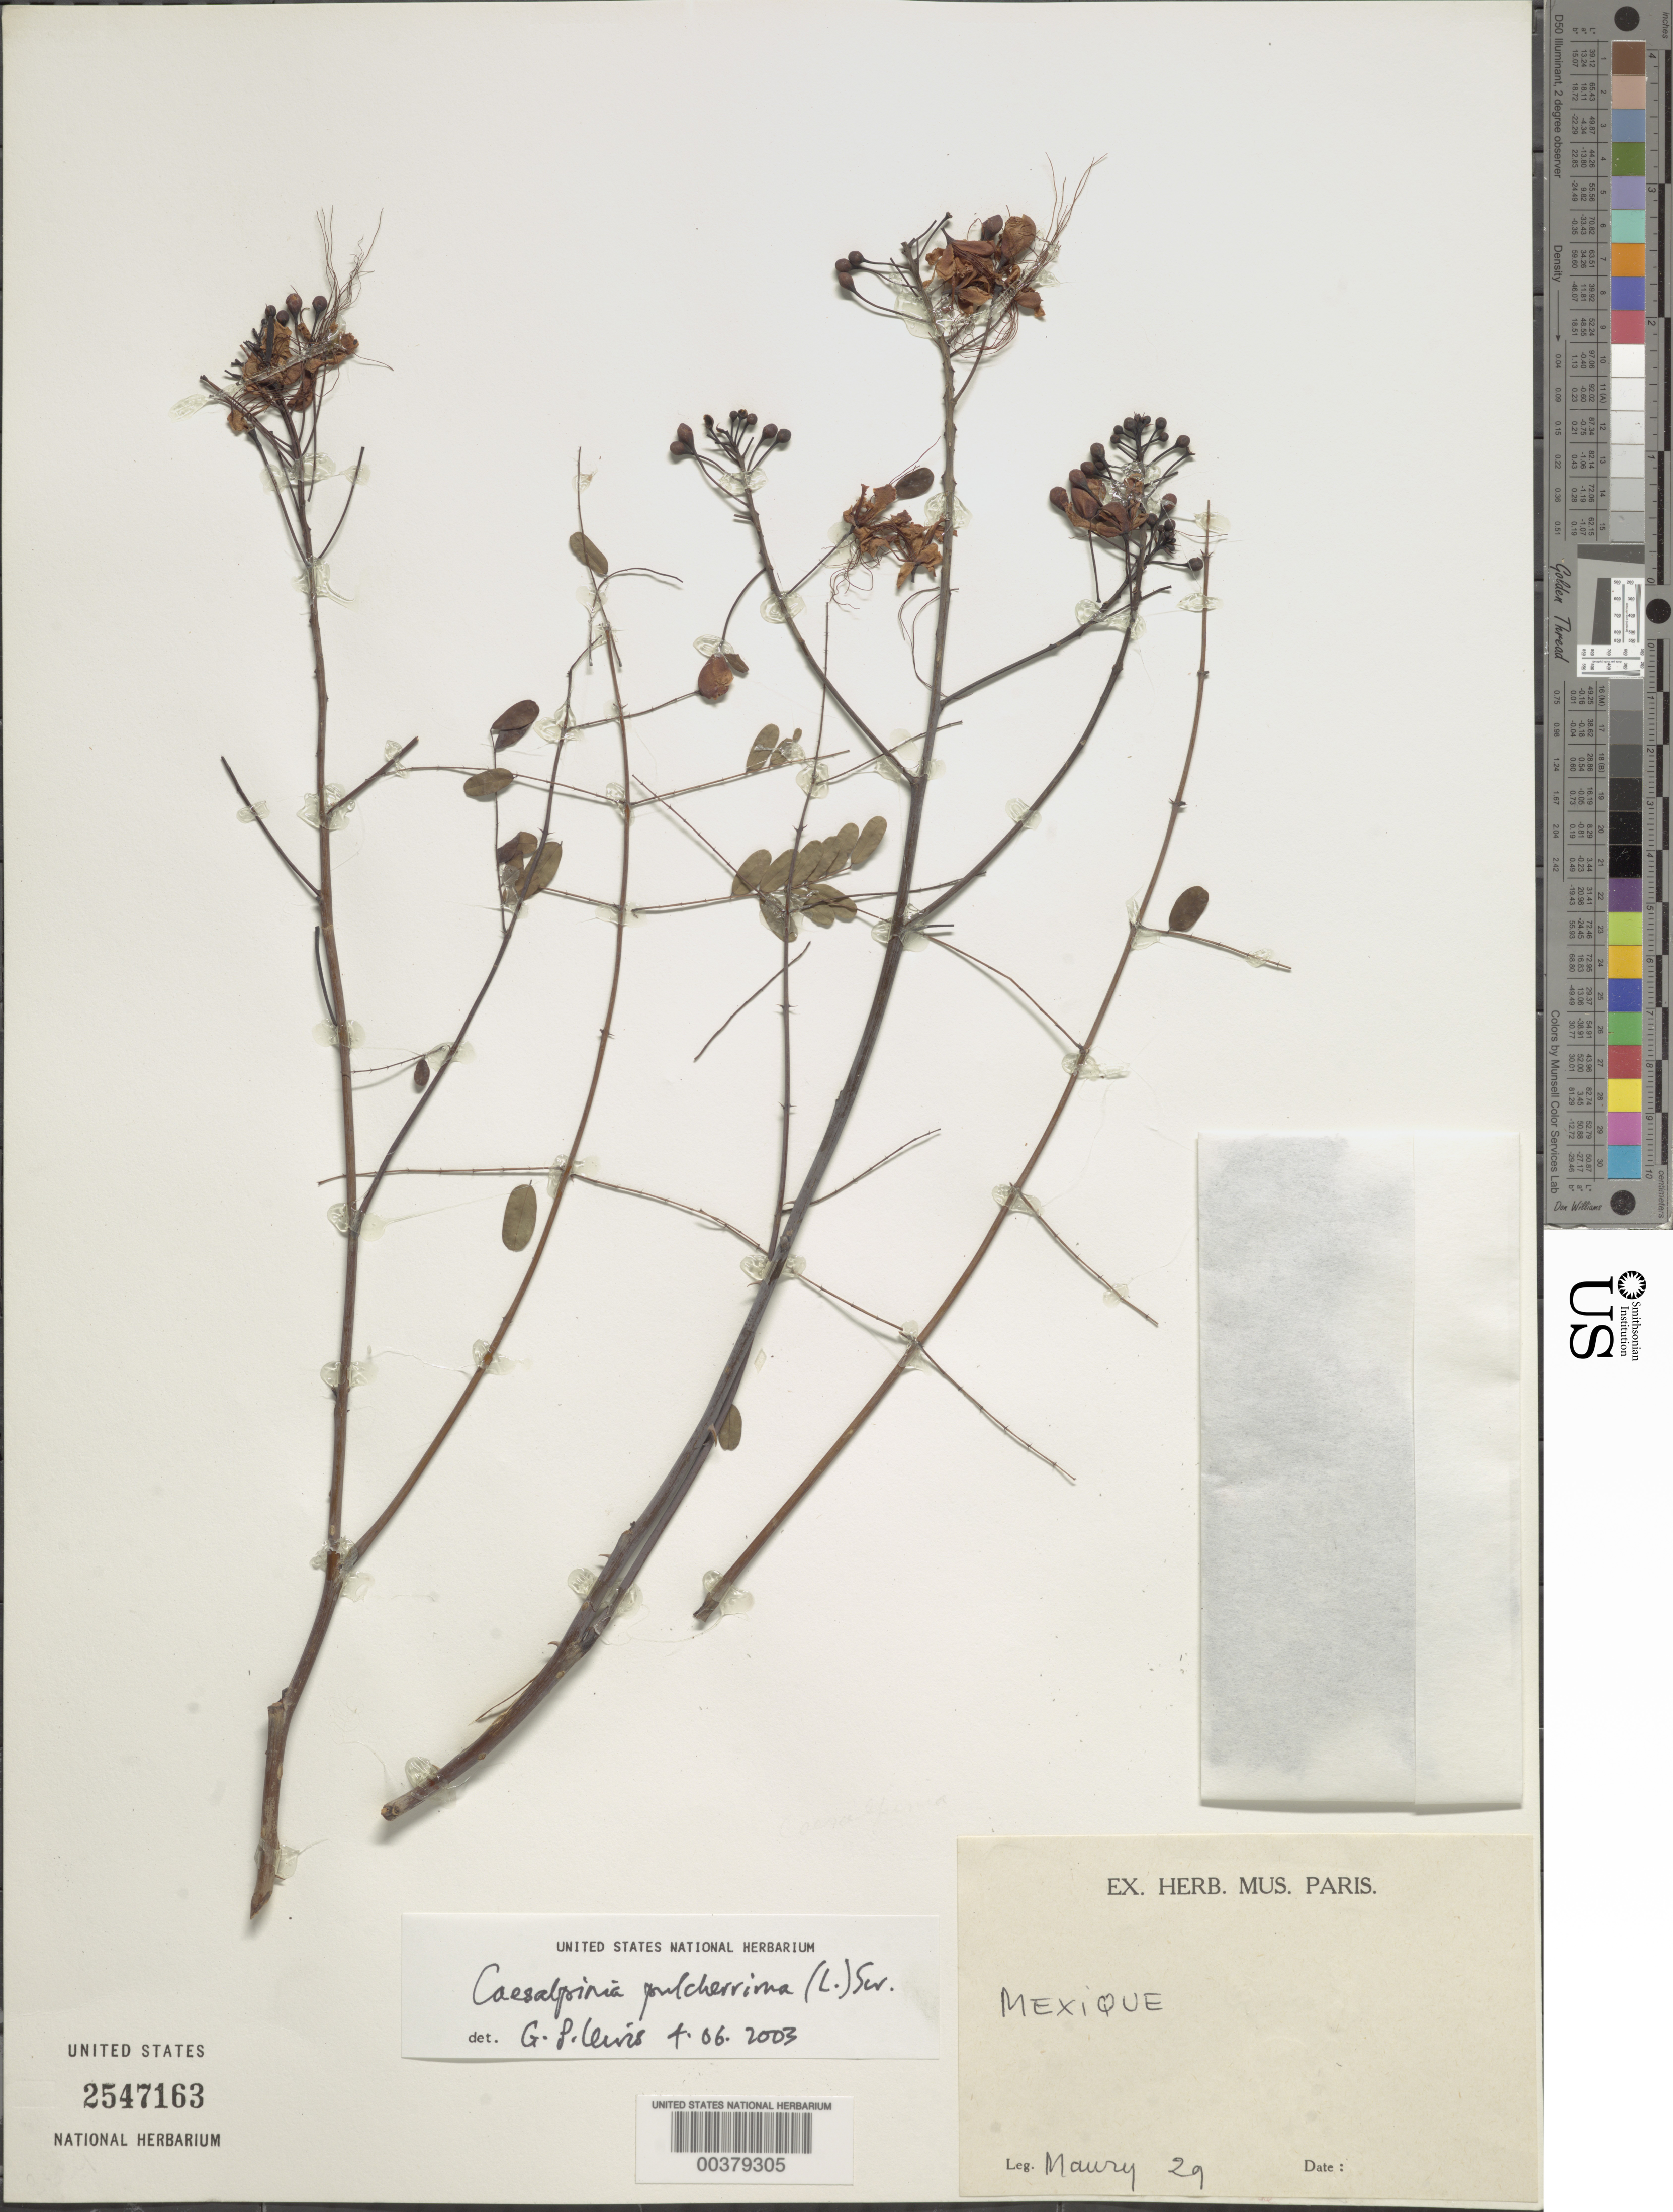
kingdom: Plantae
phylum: Tracheophyta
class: Magnoliopsida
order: Fabales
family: Fabaceae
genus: Caesalpinia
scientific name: Caesalpinia pulcherrima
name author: (L.) Sw.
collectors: P. J. Maury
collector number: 29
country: Mexico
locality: E of Monserrat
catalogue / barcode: US 2547163